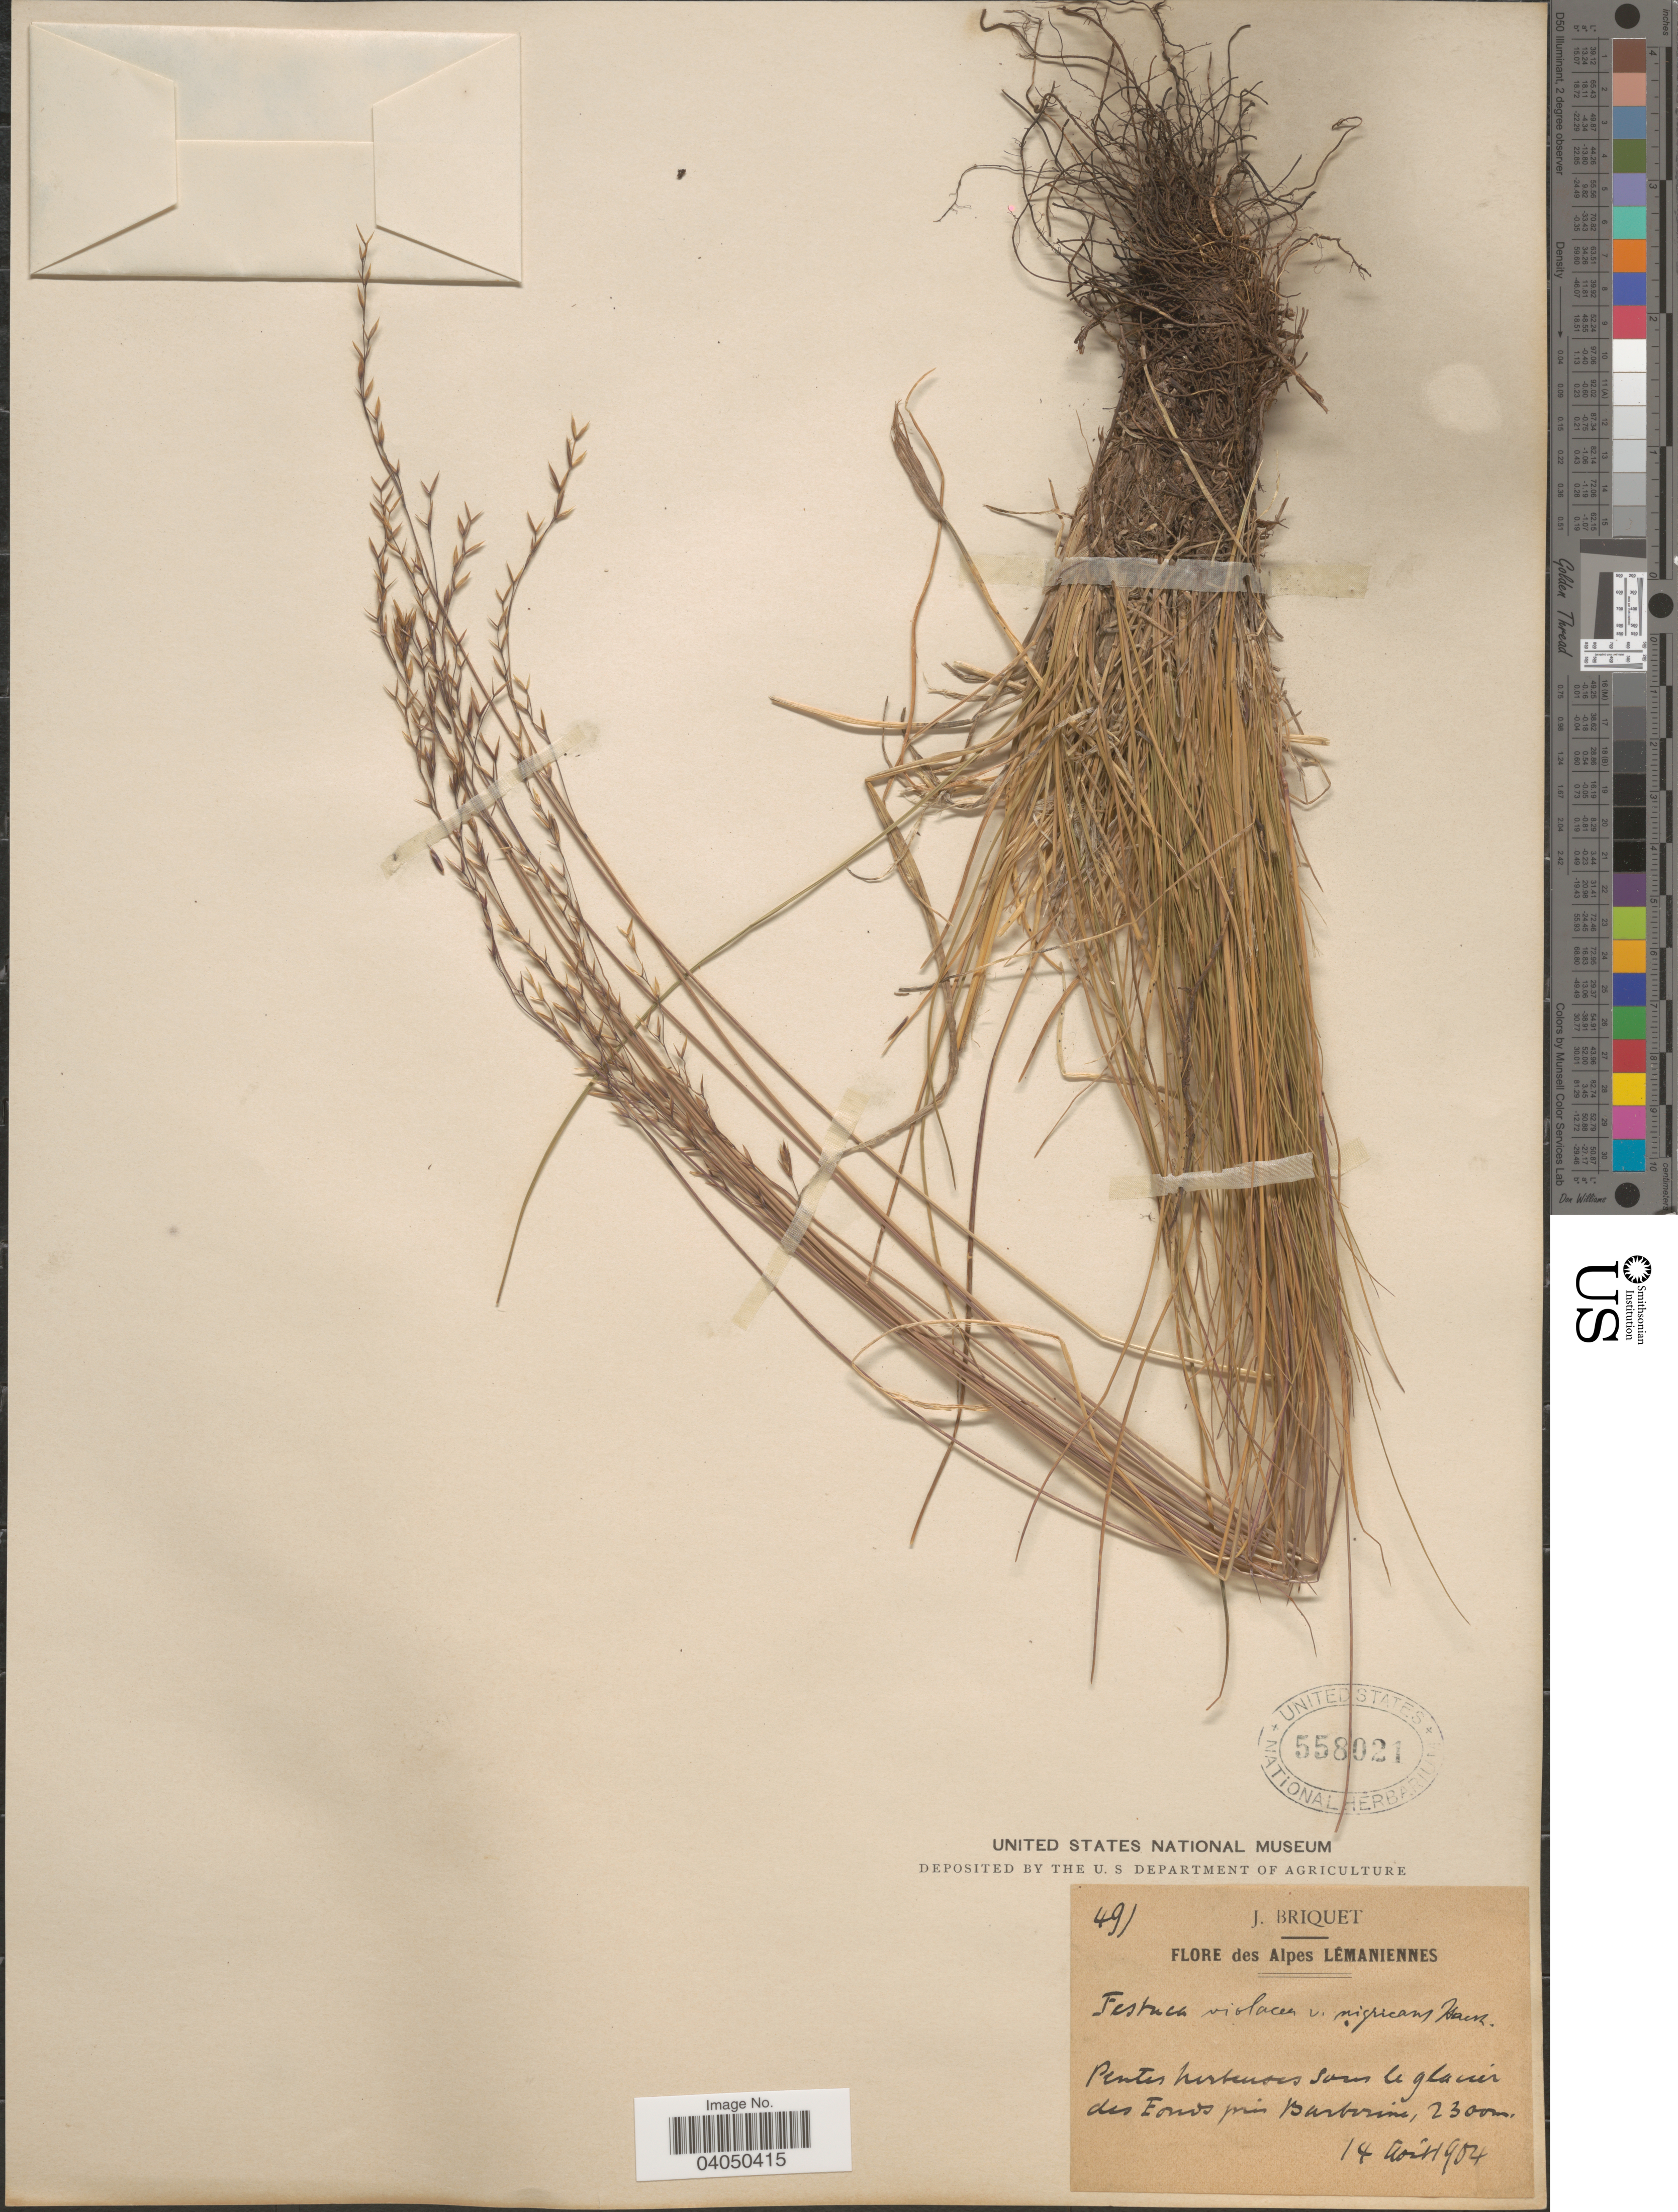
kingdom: Plantae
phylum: Tracheophyta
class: Liliopsida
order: Poales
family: Poaceae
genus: Festuca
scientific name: Festuca violacea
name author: Gaudin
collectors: J. I. Briquet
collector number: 491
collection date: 1904-08-14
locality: Alpes Lémaniennes. Pentes hertenocs sous le glacier des Eonos prés Barbarine [interpreted].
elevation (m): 2300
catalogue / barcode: US 558021